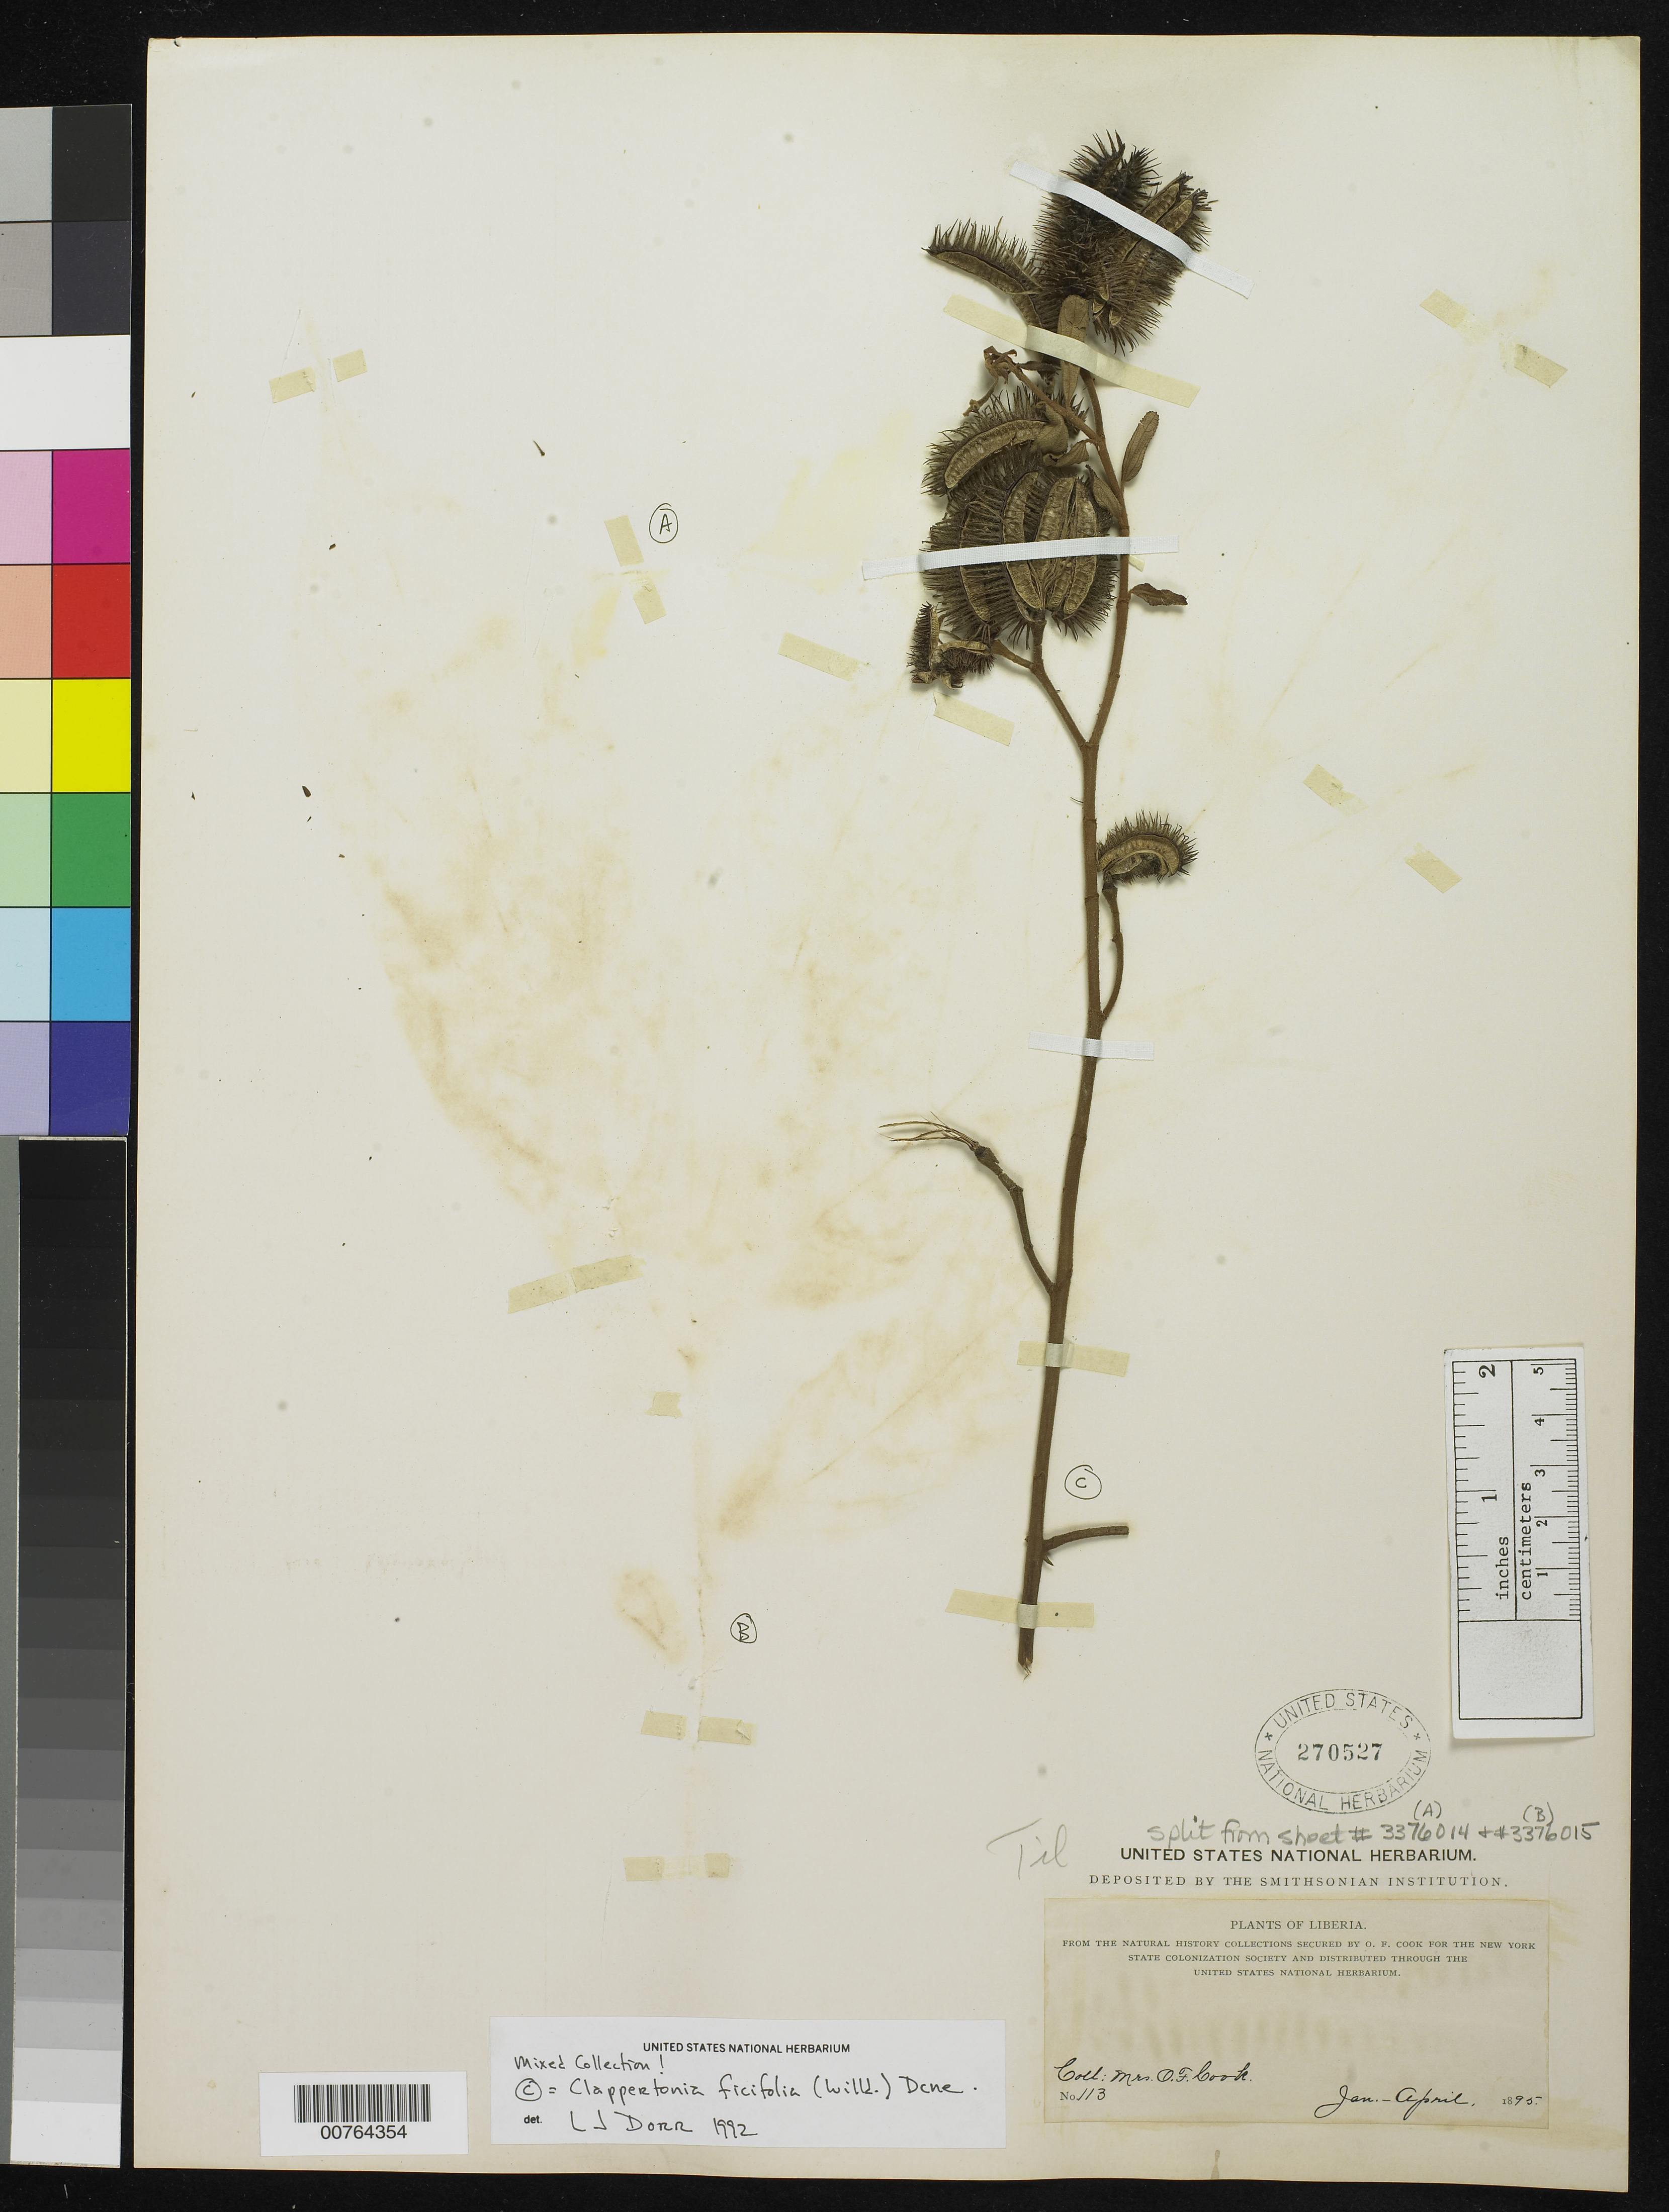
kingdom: Plantae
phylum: Tracheophyta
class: Magnoliopsida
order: Malvales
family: Malvaceae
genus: Clappertonia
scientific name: Clappertonia ficifolia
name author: (Willd.) Decne.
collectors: Alice C. Cook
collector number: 113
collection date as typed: Jan 1895 to -- Apr 1895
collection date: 1895-01/1895-04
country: Liberia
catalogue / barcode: US 270527